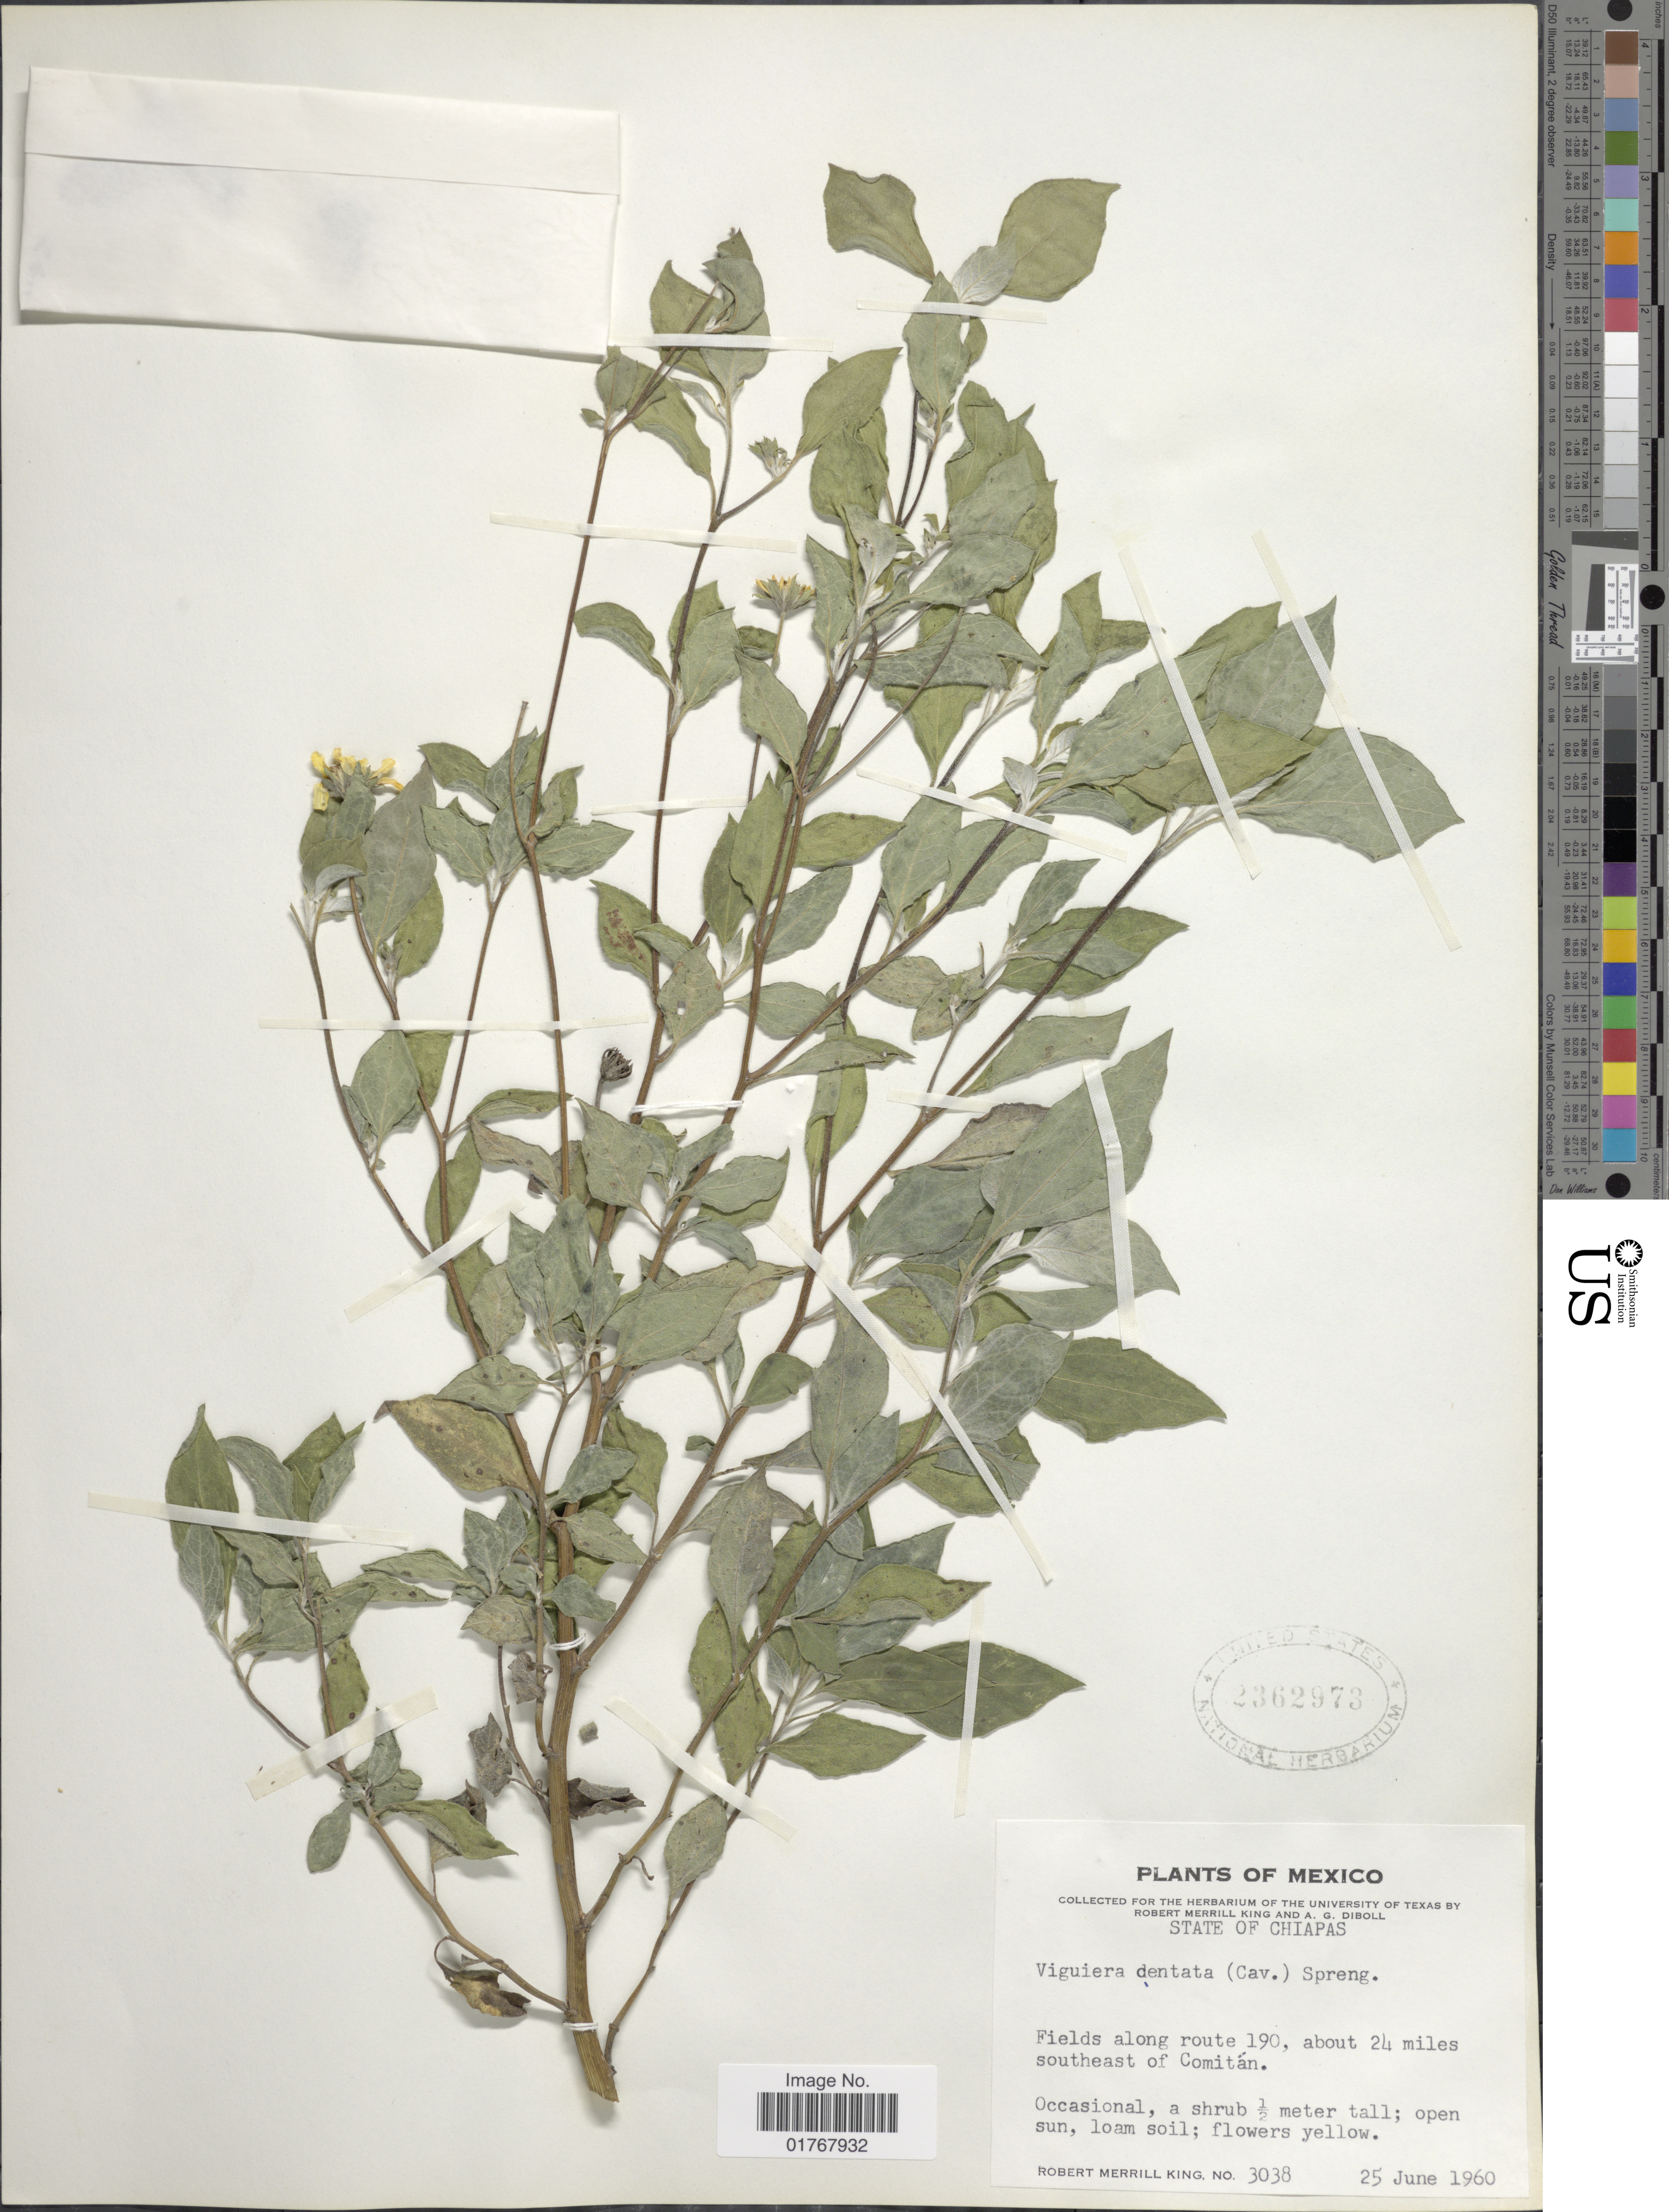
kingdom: Plantae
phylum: Tracheophyta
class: Magnoliopsida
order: Asterales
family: Asteraceae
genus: Viguiera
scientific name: Viguiera dentata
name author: (Cav.) Spreng.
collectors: R. M. King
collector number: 3038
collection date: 1960-06-25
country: Mexico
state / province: Chiapas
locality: Fields along route 190, about 24 miles southeast of Comitán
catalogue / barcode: US 2362973